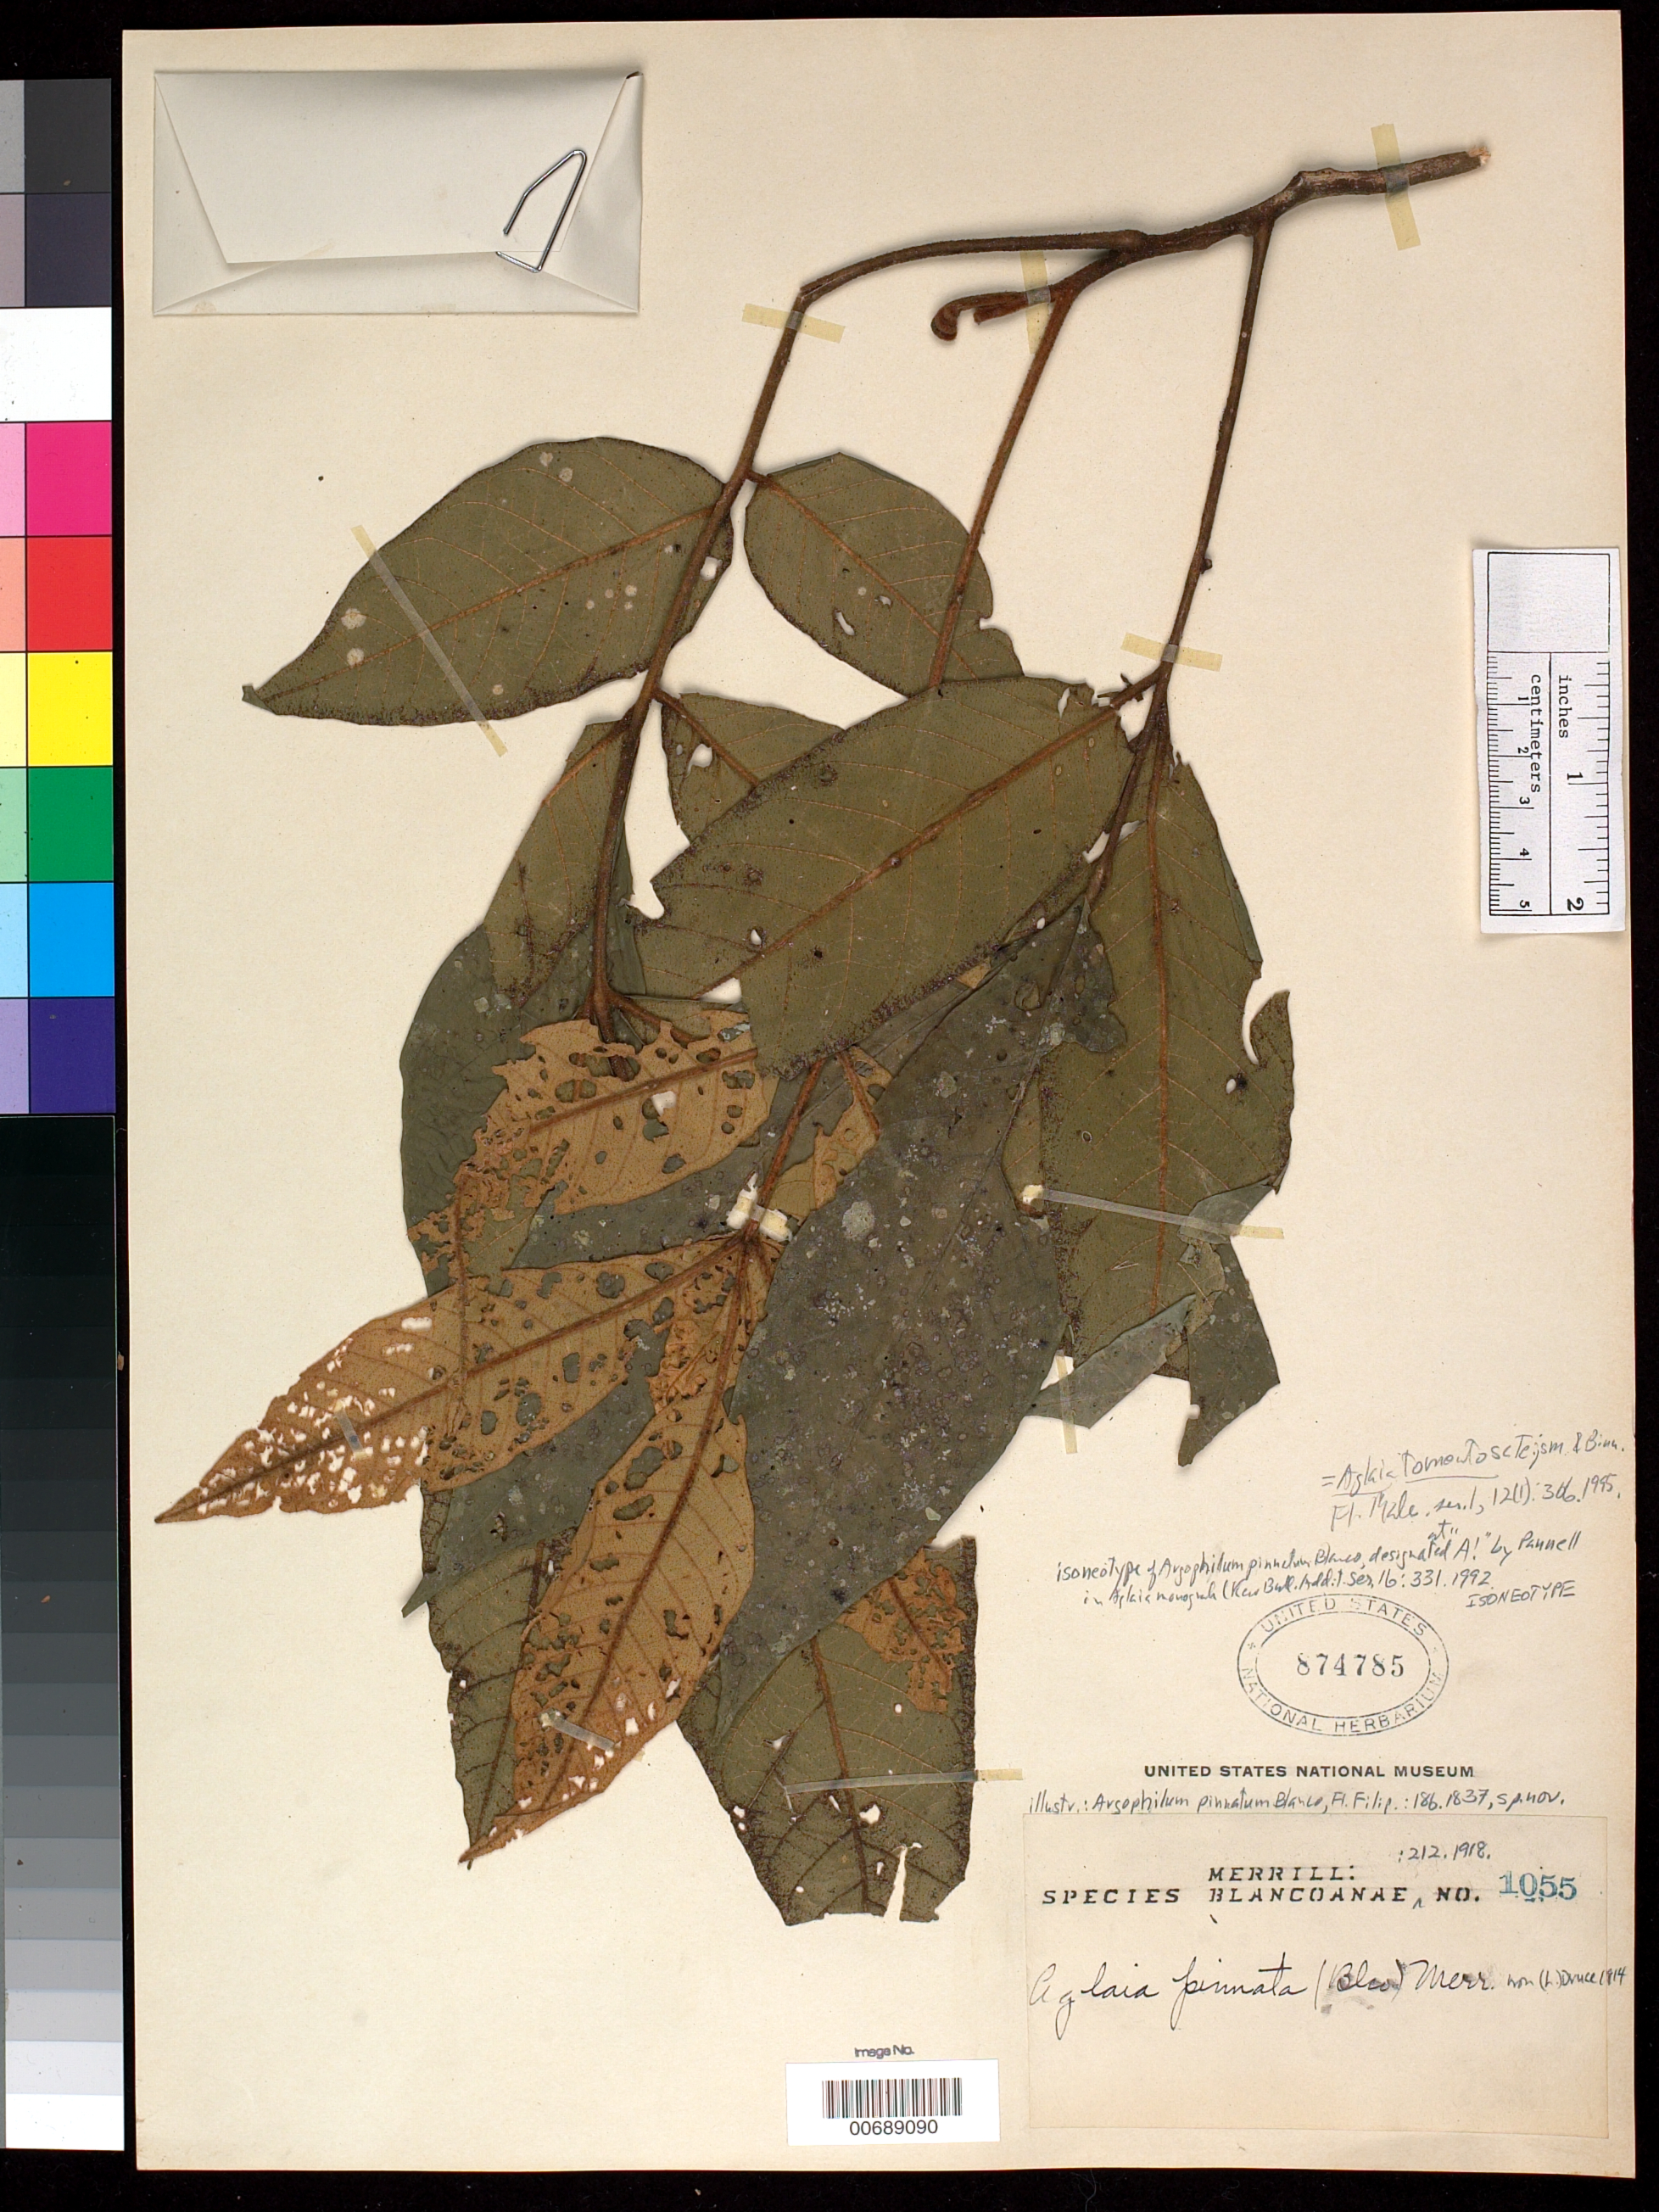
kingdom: Plantae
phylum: Tracheophyta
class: Magnoliopsida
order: Sapindales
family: Meliaceae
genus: Aglaia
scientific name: Aglaia tomentosa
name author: Teijsm. & Binn.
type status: Isoneotype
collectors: E. D. Merrill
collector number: Sp. Blancoan. 1055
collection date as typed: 23 Dec 1916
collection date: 1916-12-23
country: Philippines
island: Alabat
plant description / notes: Neotype at A.; Cited by E.D. Merrill in Sp. Blancoan. 212. 1918. Collection date, locality from neotypification citation; US sheet without data.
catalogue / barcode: US 874785